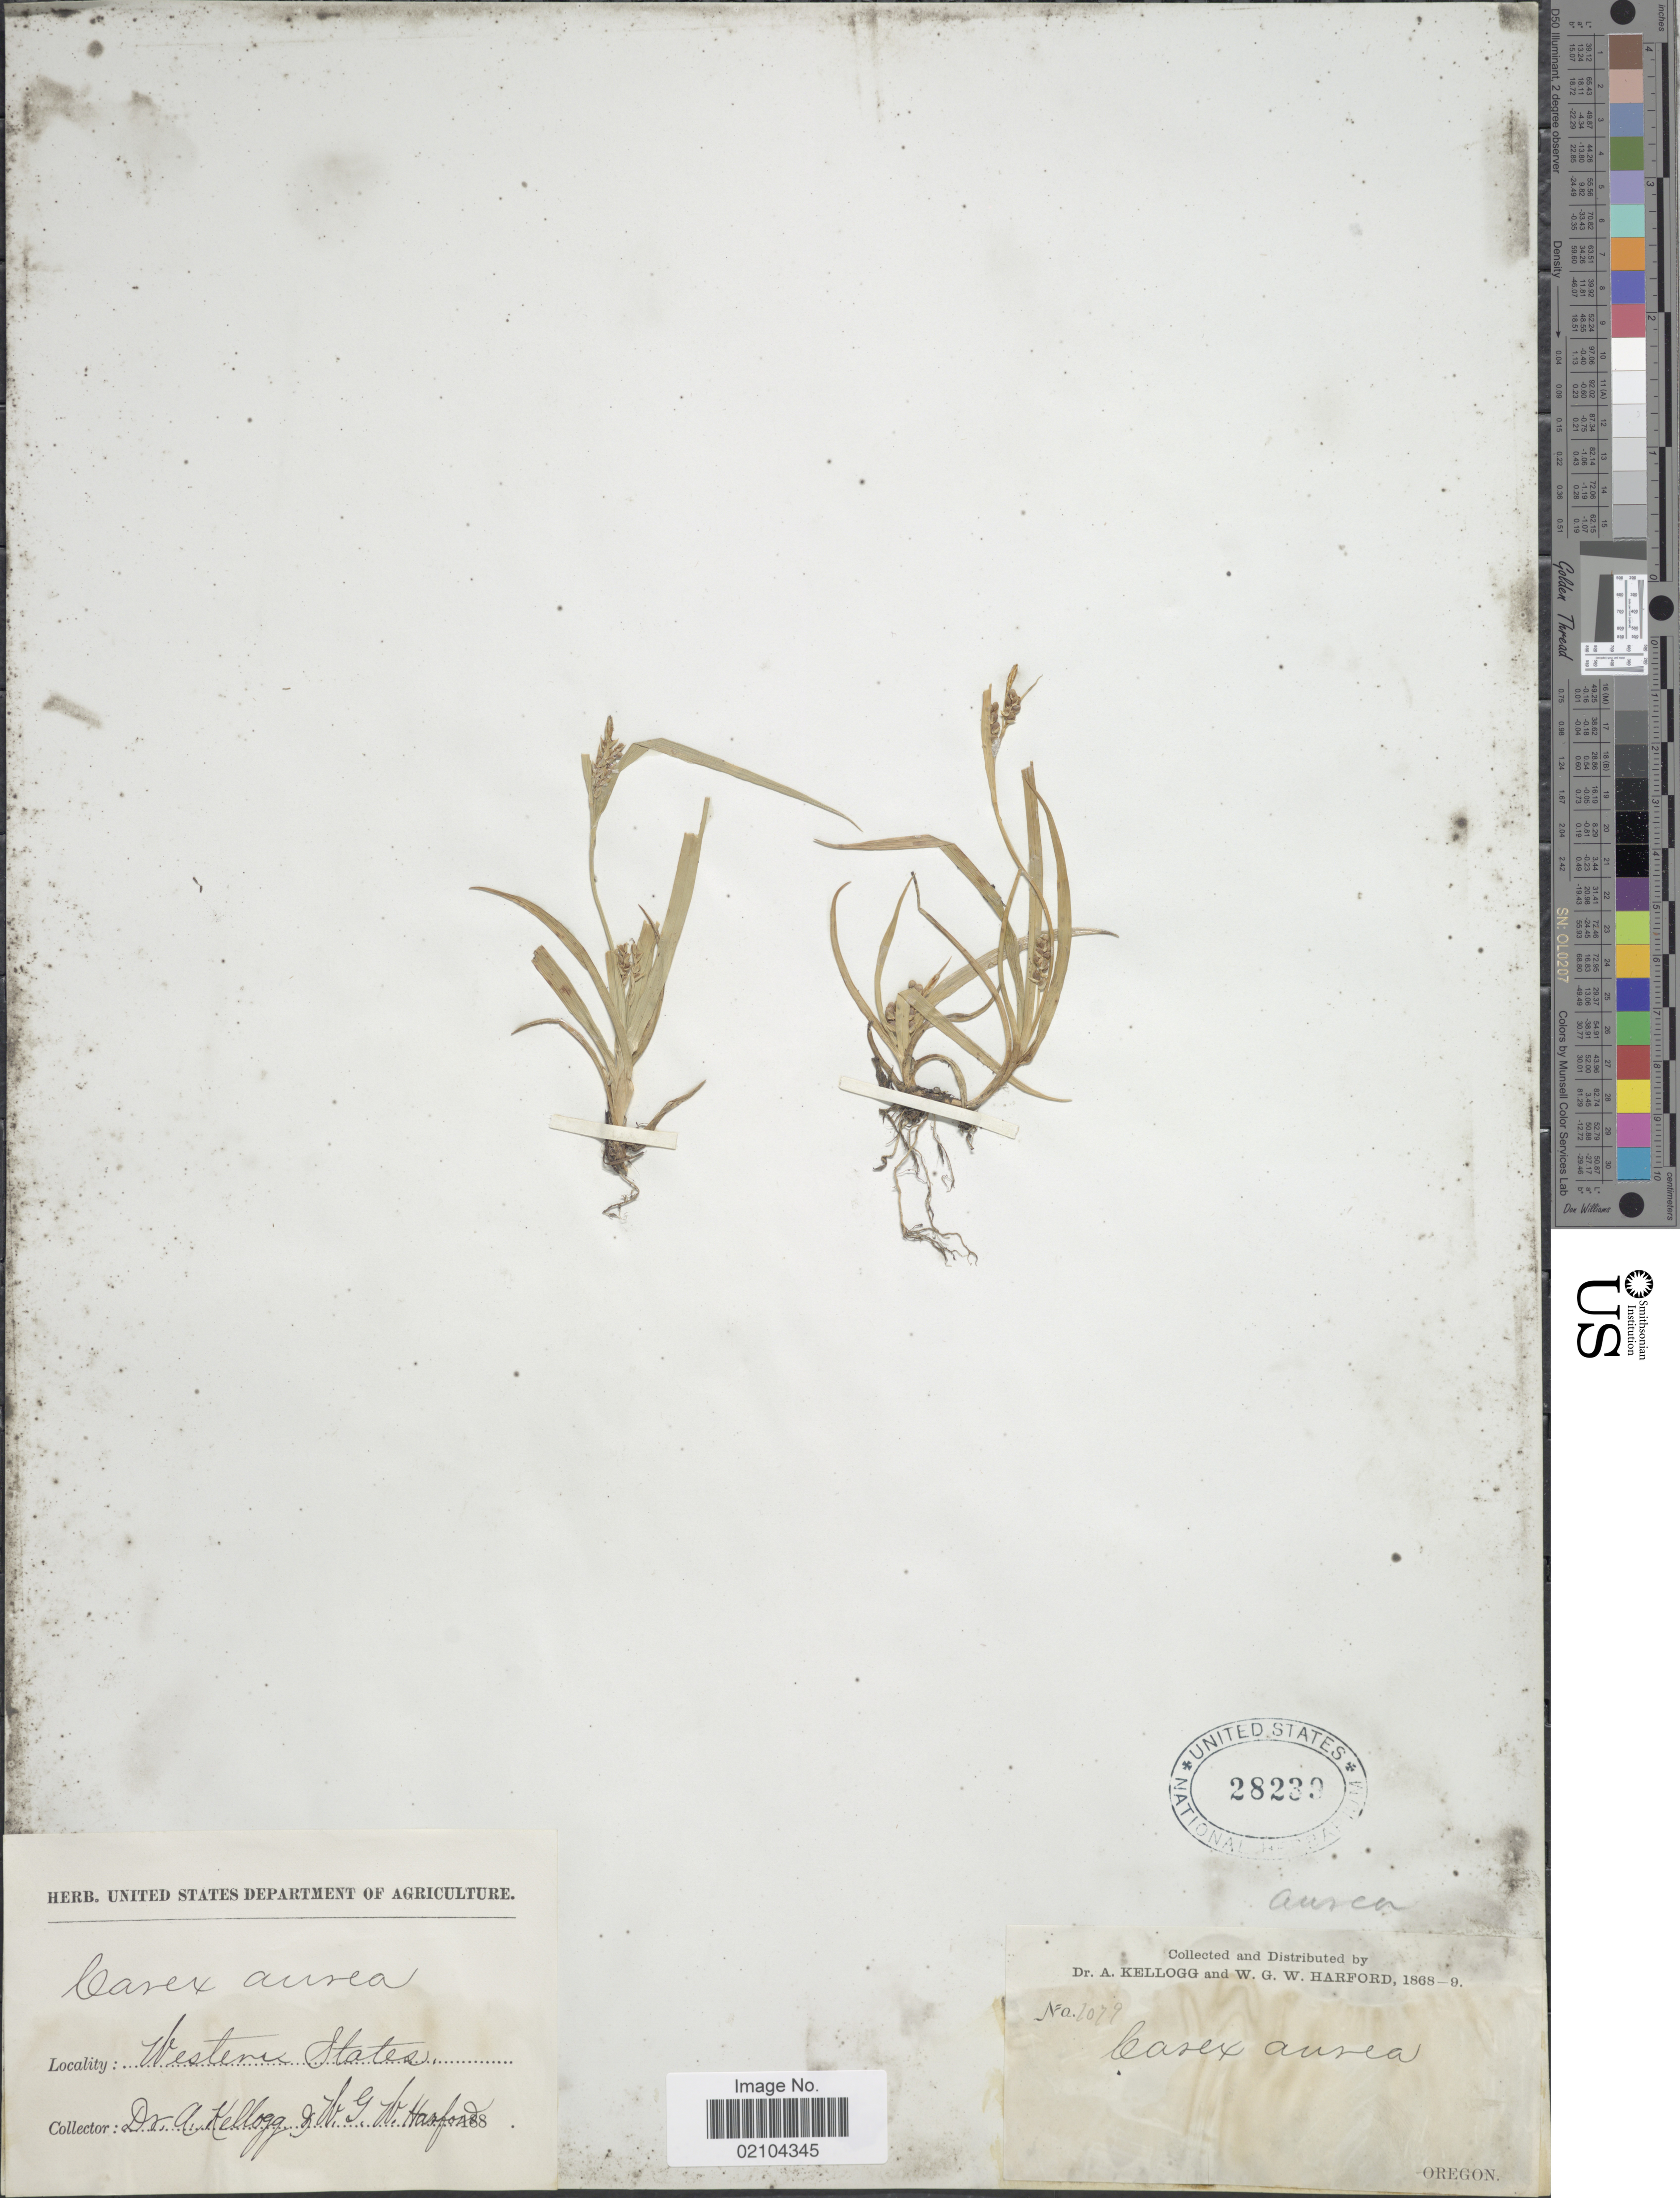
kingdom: Plantae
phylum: Tracheophyta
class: Liliopsida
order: Poales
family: Cyperaceae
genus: Carex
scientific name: Carex aurea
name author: Nutt.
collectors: A. Kellogg & W. G. W. Harford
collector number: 1079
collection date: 1868/1869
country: United States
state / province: Oregon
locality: Western States, Oregon.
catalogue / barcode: US 28239